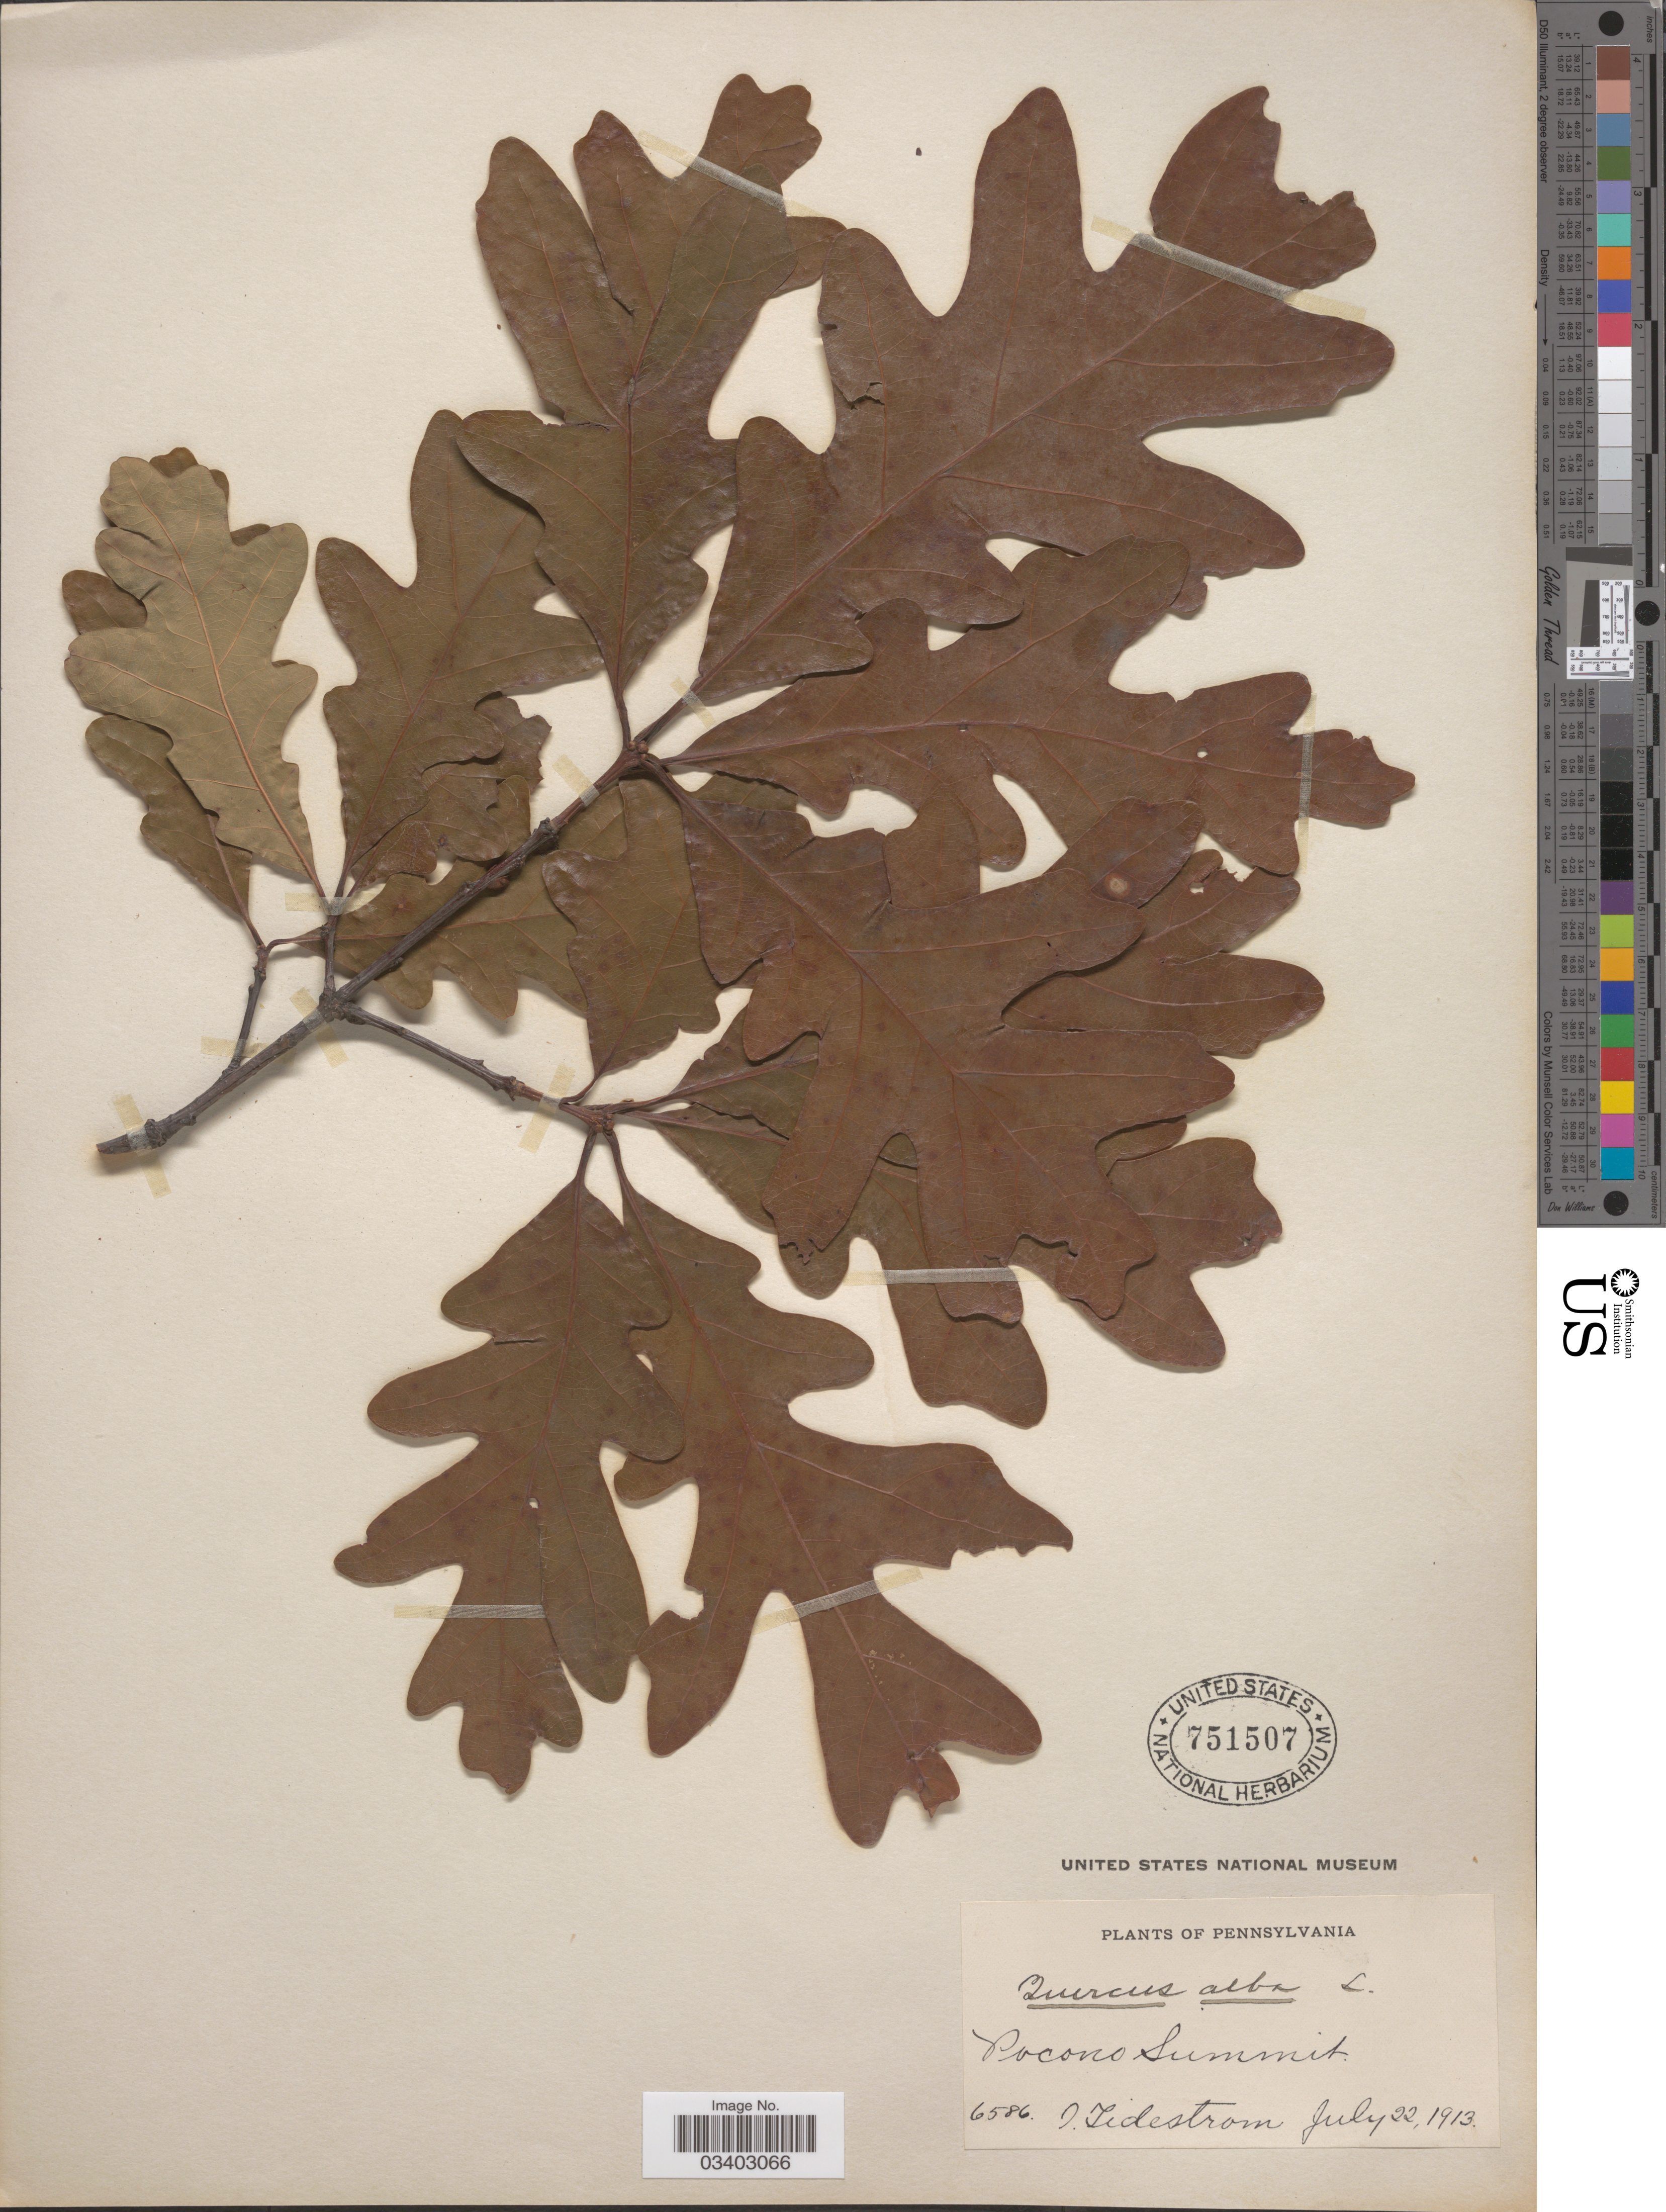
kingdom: Plantae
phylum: Tracheophyta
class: Magnoliopsida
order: Fagales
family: Fagaceae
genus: Quercus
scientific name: Quercus alba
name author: L.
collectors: I. F. Tidestrom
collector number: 6586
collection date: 1913-07-22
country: United States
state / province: Pennsylvania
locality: Pocono Summit.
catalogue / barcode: US 751507